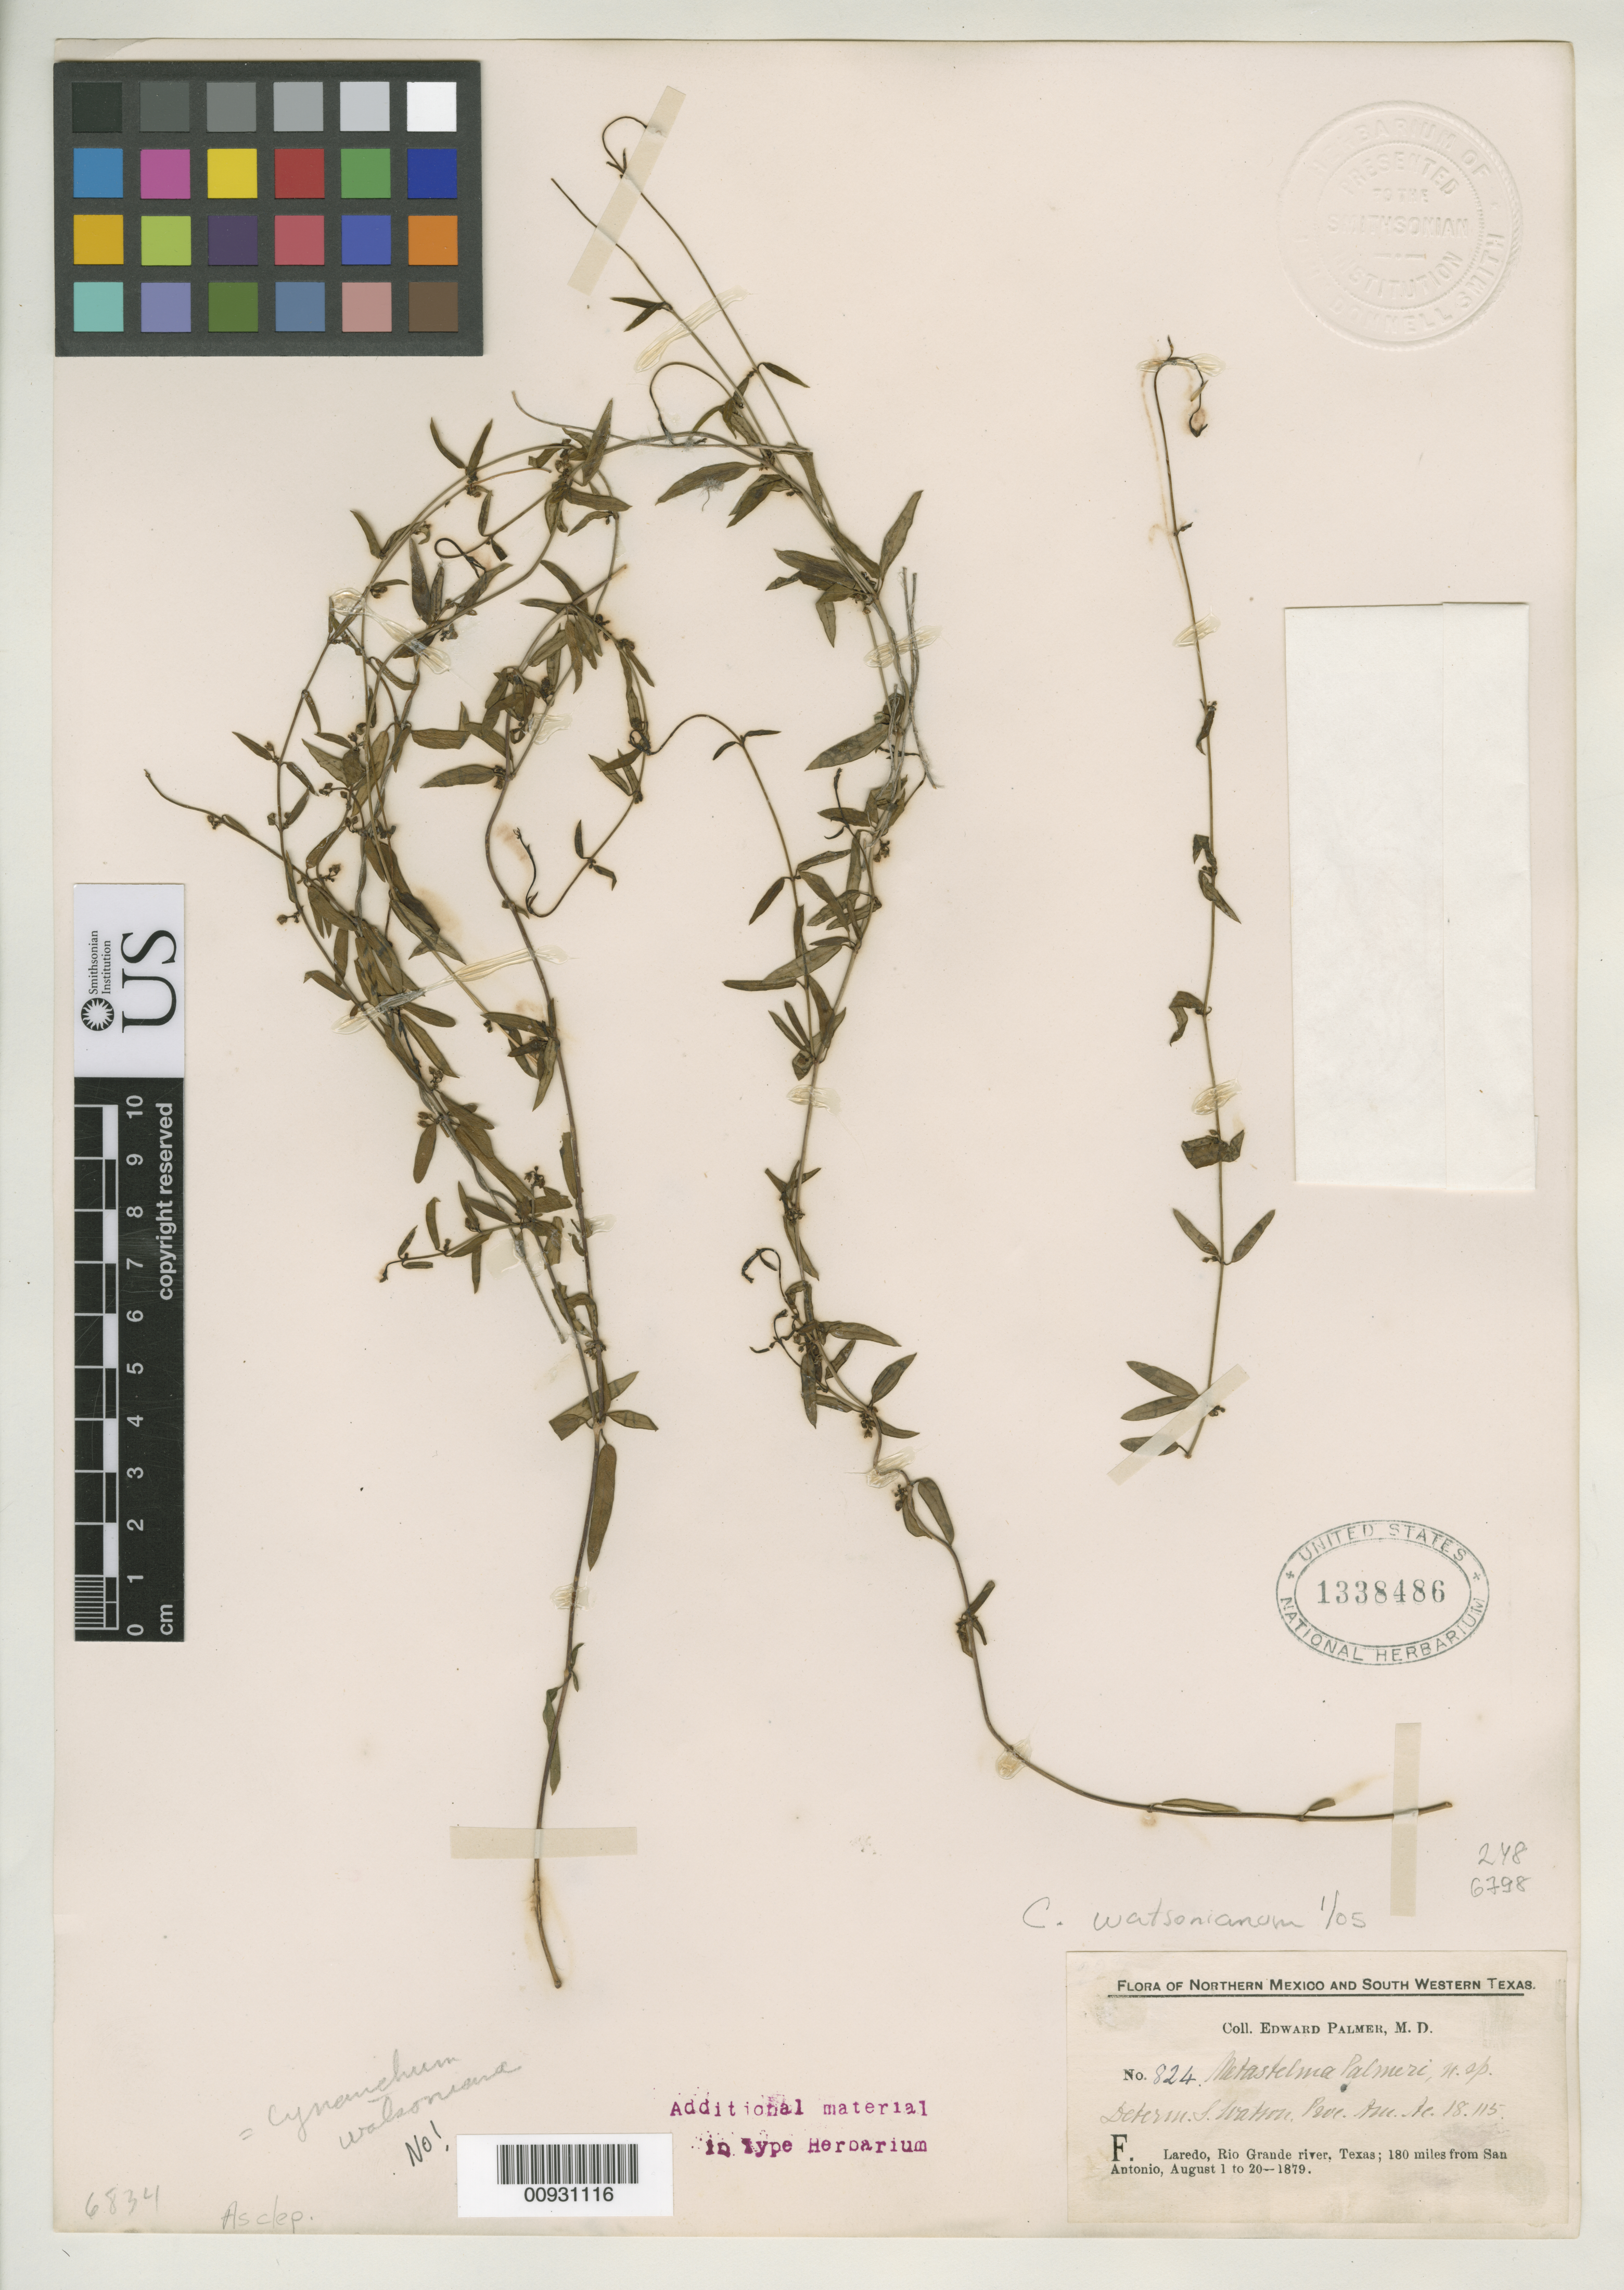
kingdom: Plantae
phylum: Tracheophyta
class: Magnoliopsida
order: Gentianales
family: Apocynaceae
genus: Metastelma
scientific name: Metastelma palmeri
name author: S. Watson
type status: Isotype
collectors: E. Palmer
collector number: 824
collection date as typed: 01 Aug 1879 to 20 Aug 1879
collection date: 1879-08-01/1879-08-20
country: United States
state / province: Texas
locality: Laredo, Rio Grande River, 180 miles from San Antonio.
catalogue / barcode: US 1338486